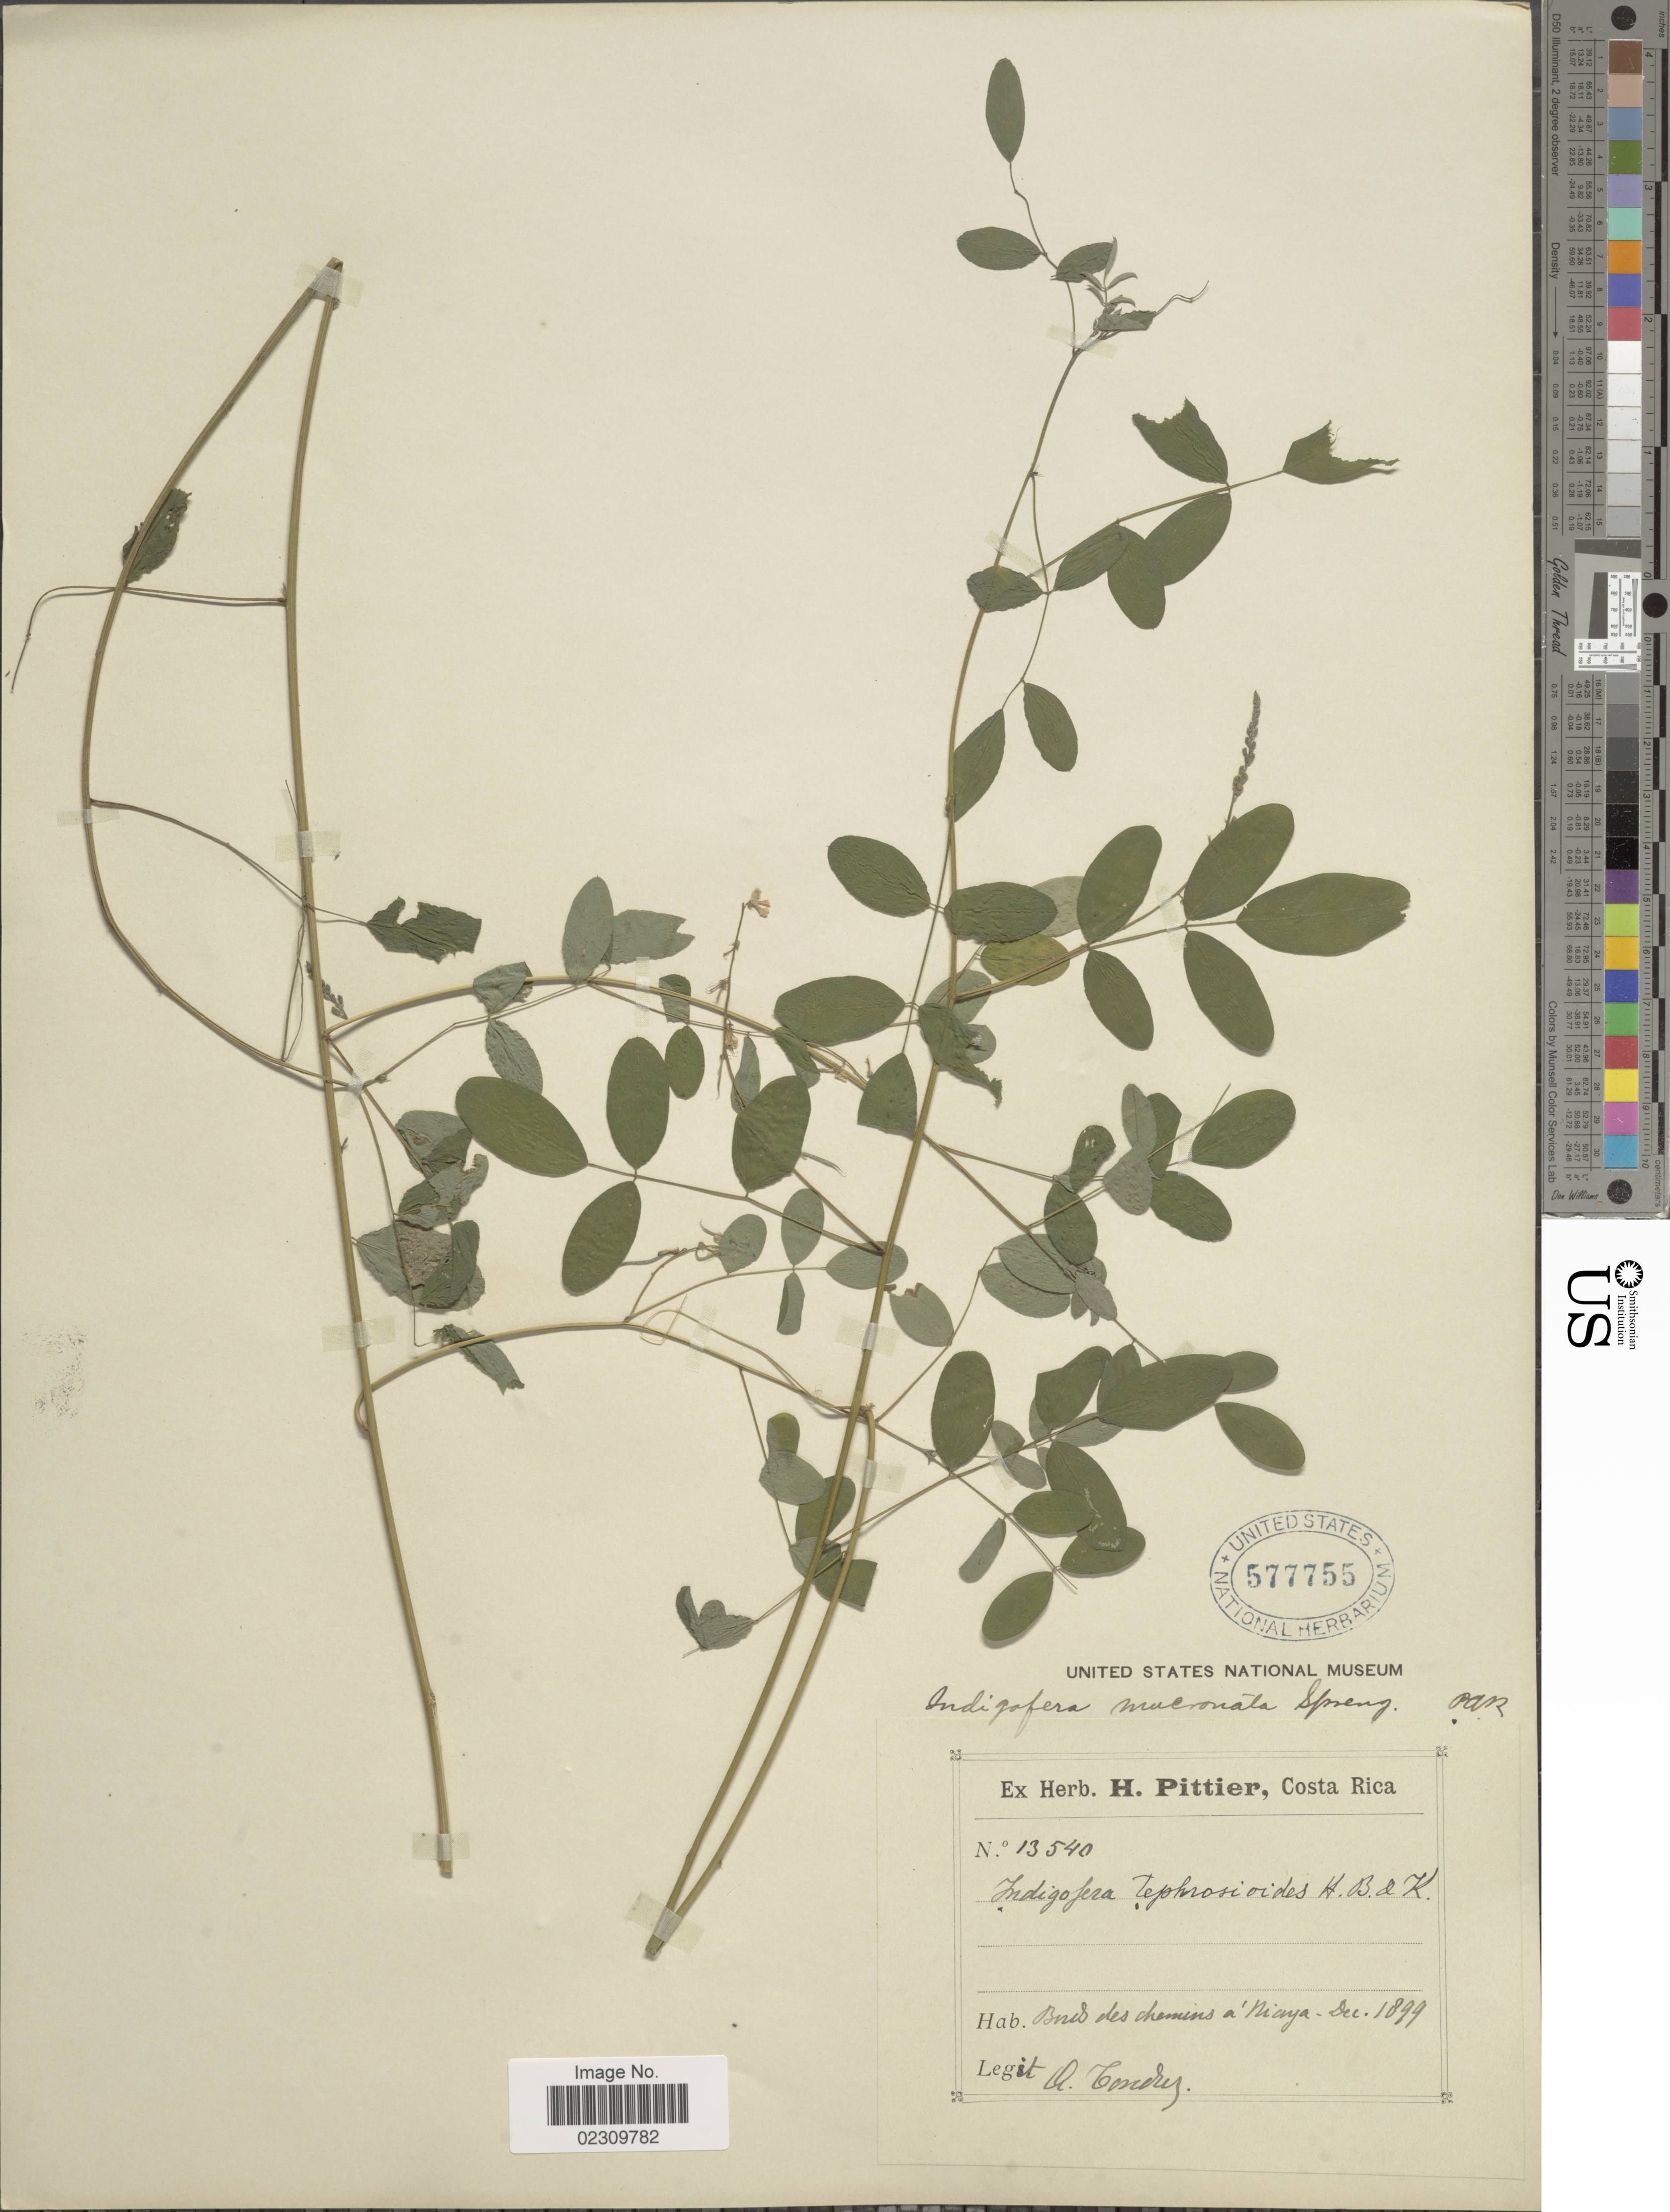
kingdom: Plantae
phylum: Tracheophyta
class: Magnoliopsida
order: Fabales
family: Fabaceae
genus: Indigofera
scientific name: Indigofera mucronata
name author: Lam.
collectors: A. Tonduz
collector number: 13540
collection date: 1899-12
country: Costa Rica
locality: Bords des chemins a Nicoya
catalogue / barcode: US 577755